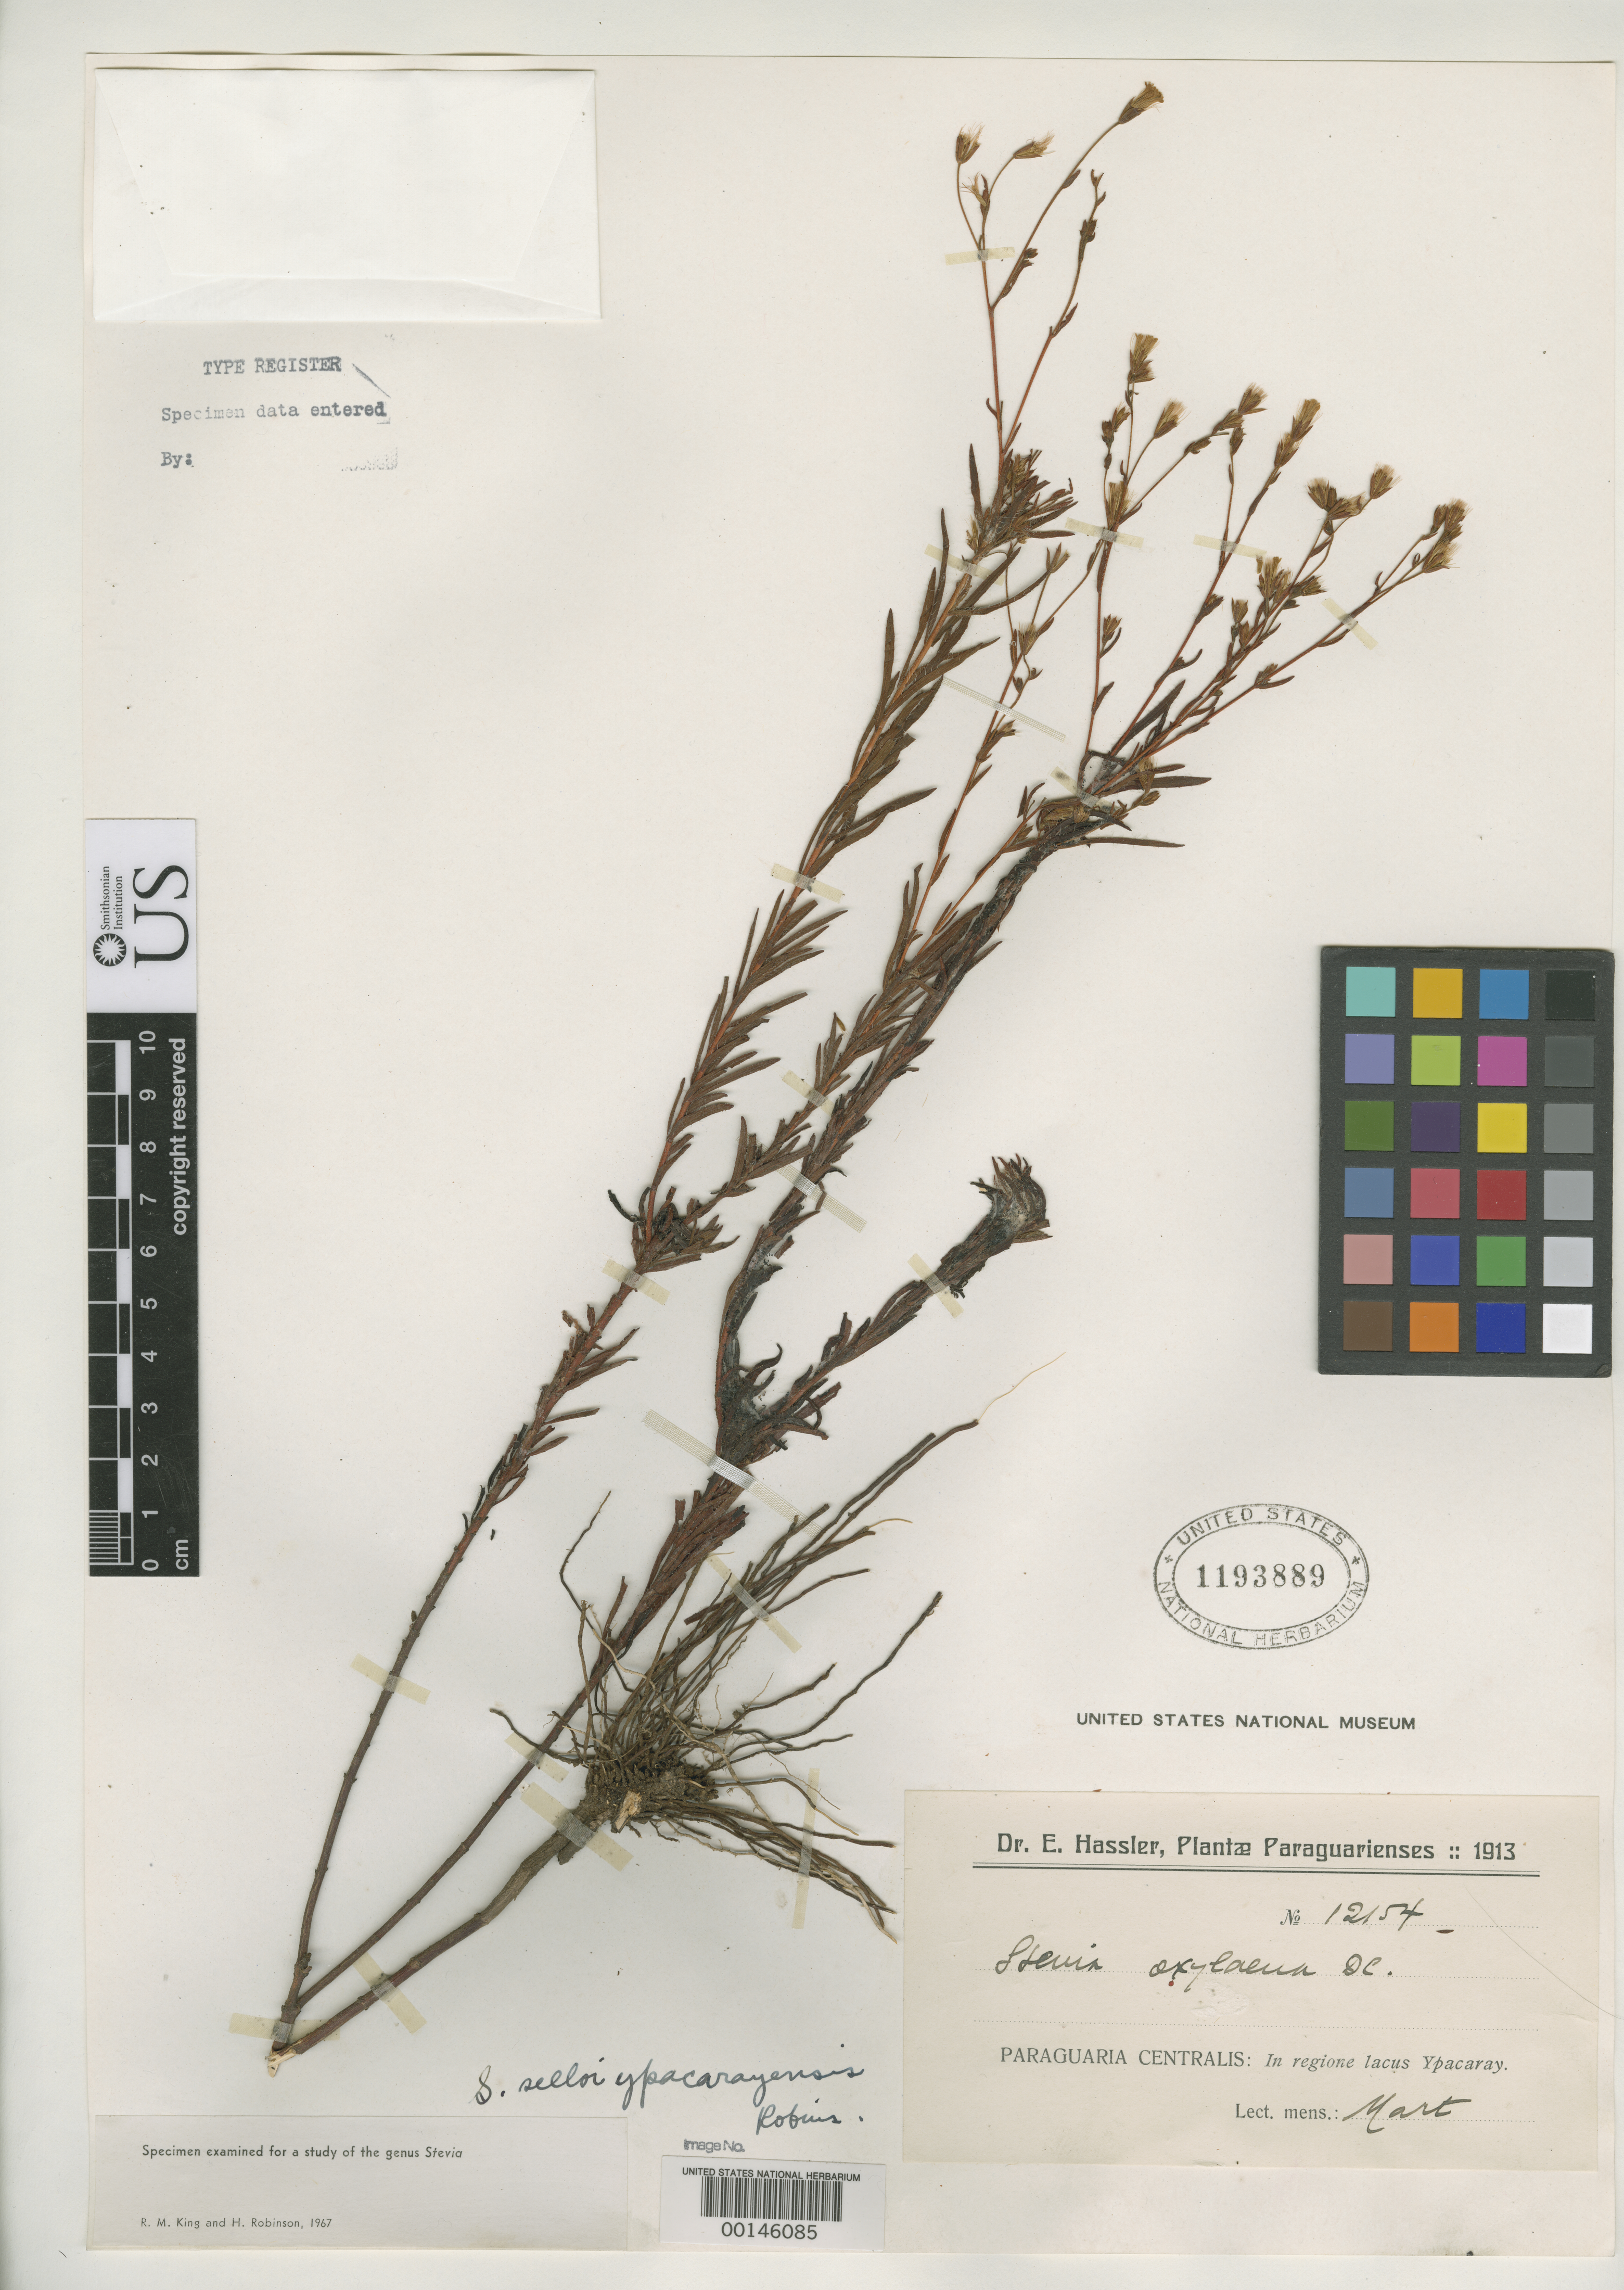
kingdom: Plantae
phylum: Tracheophyta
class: Magnoliopsida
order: Asterales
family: Asteraceae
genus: Stevia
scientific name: Stevia selloi var. ypacarayensis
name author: B.L. Rob.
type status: Isotype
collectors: E. Hassler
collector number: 12154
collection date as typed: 1913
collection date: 1913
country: Paraguay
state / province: Asunción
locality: Near Lake Ypacaray.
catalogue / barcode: US 1193889